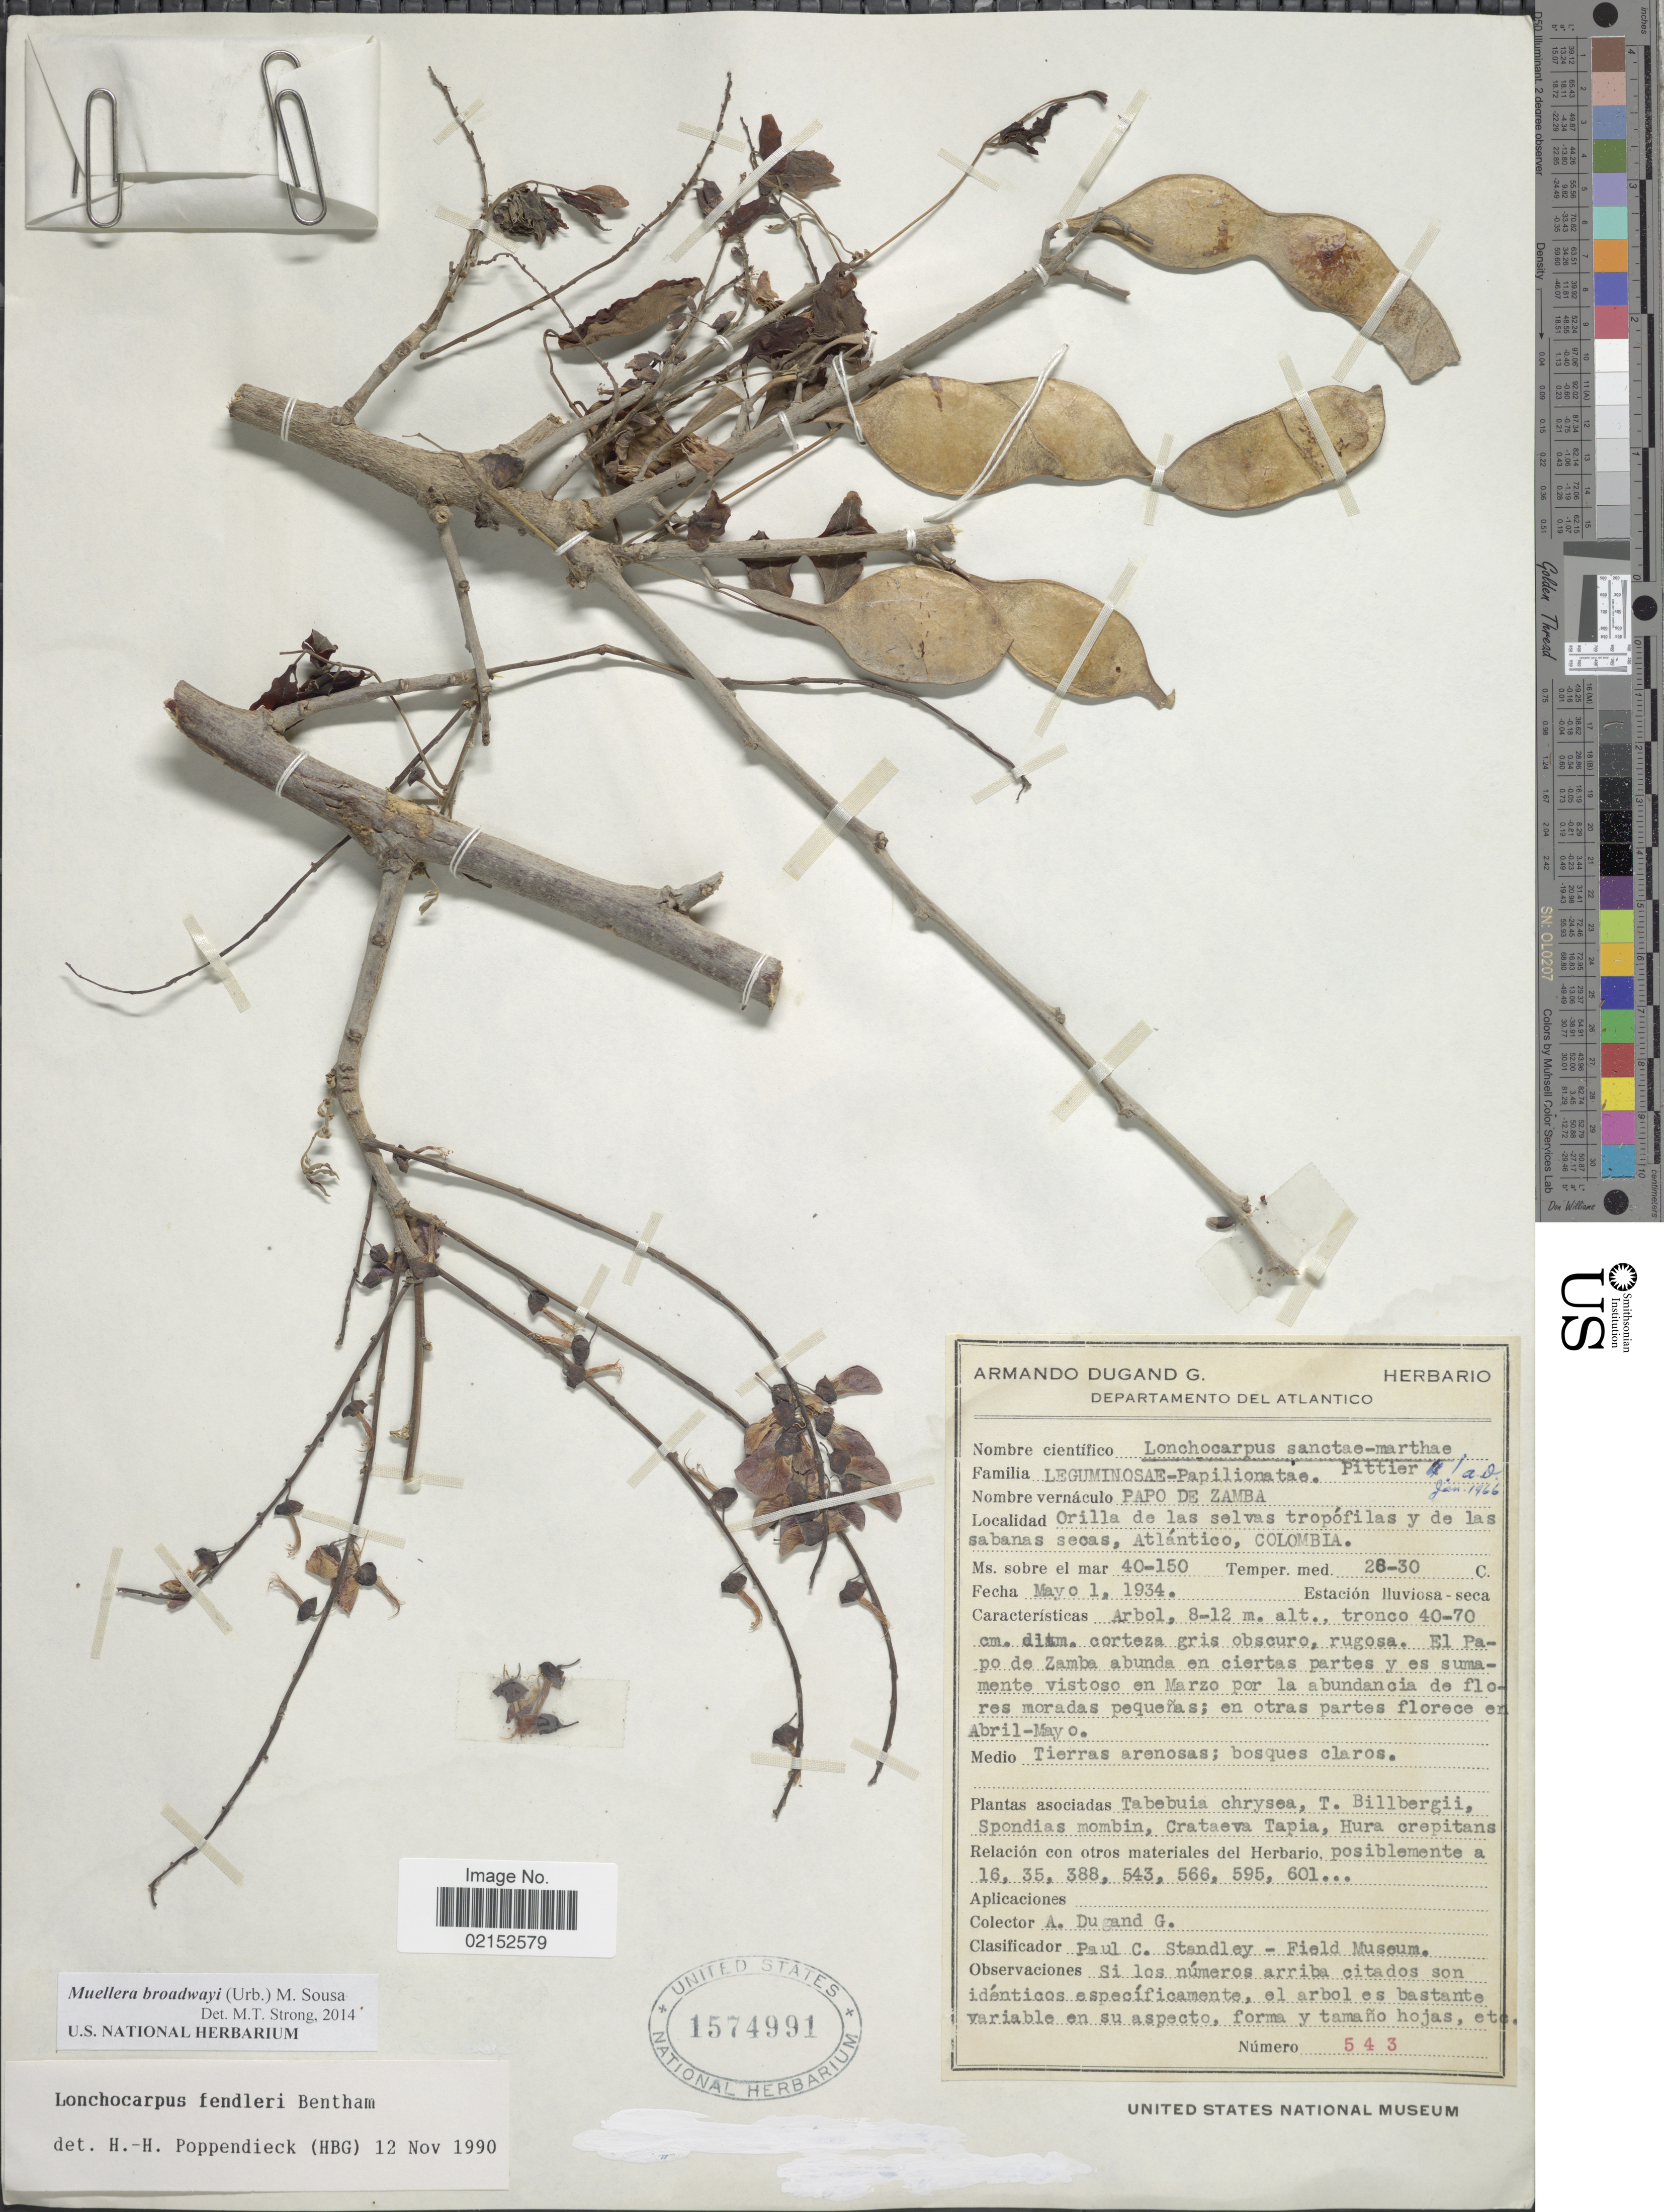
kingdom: Plantae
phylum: Tracheophyta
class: Magnoliopsida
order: Fabales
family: Fabaceae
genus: Muellera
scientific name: Muellera broadwayi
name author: (Urb.) M. Sousa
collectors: A. Dugand G.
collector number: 543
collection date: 1934-05-01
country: Colombia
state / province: Atlántico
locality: Orilla de las selvas tropofilas y de las sabanas secas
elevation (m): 40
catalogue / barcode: US 1574991